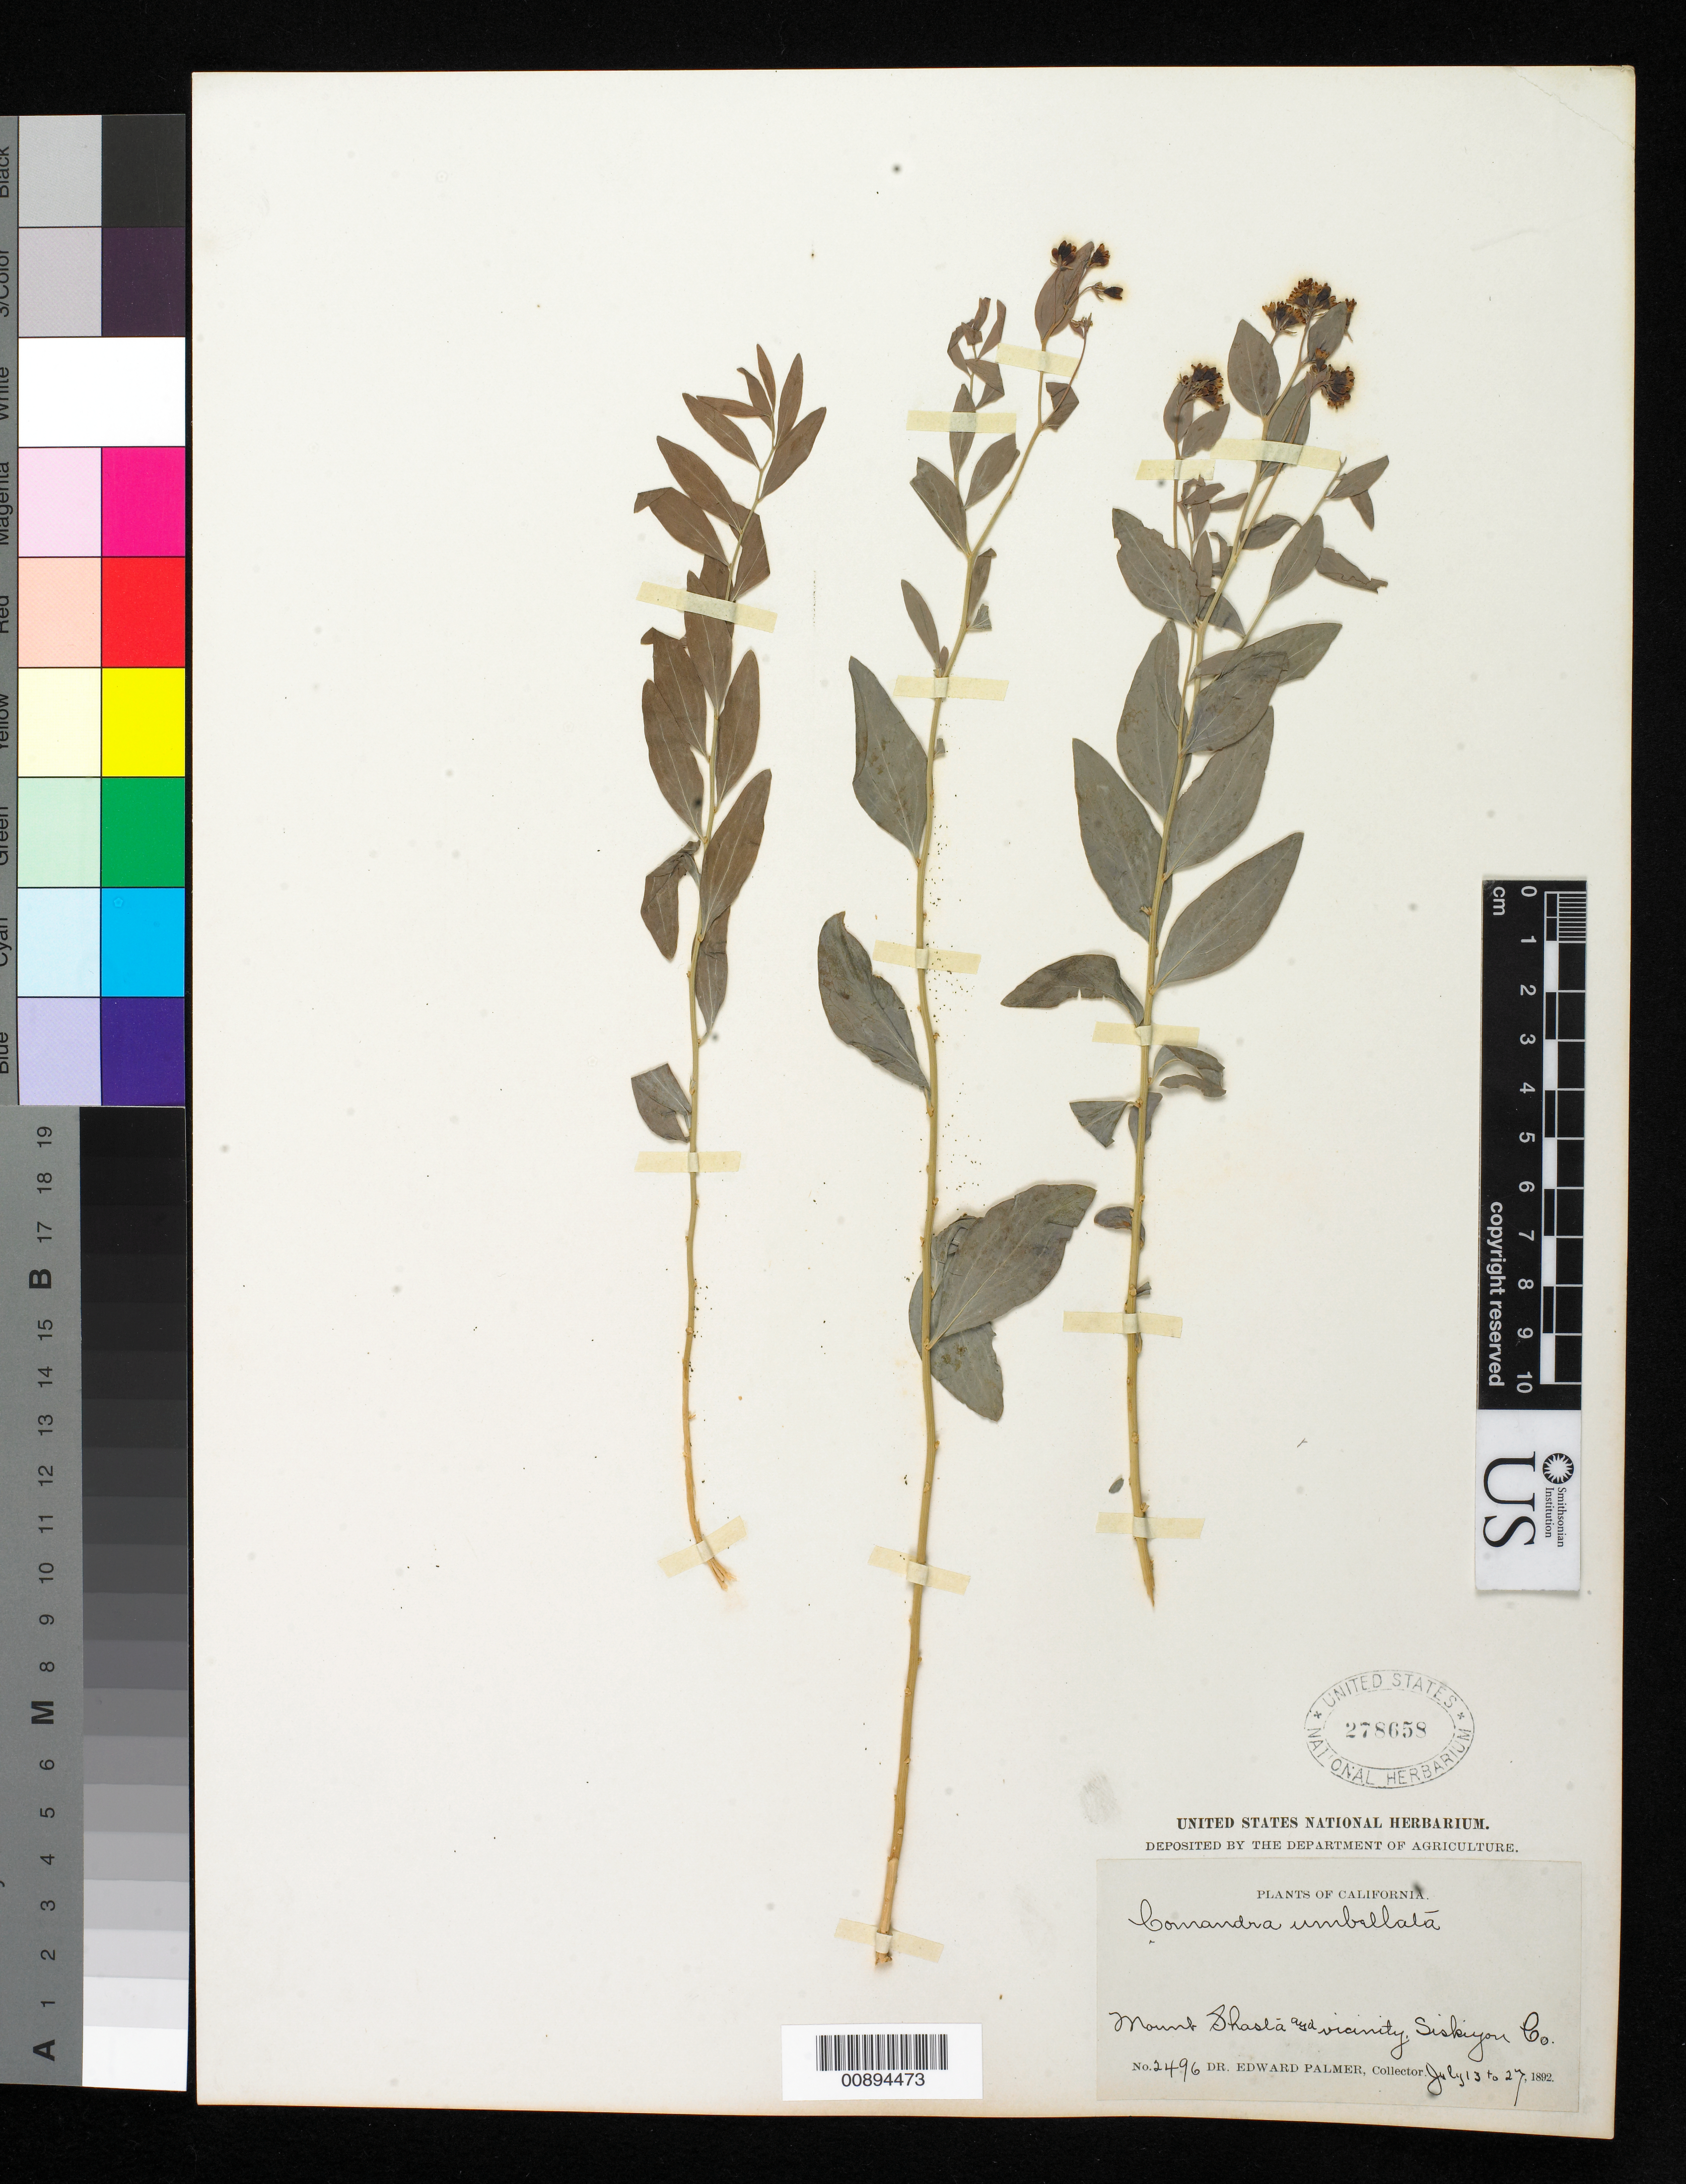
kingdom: Plantae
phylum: Tracheophyta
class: Magnoliopsida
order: Santalales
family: Comandraceae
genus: Comandra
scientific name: Comandra umbellata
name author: (L.) Nutt.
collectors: E. Palmer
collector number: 2496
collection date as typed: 13 Jul 1892 to 27 Jul 1892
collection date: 1892-07-13/1892-07-27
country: United States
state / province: California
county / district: Siskiyou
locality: Mount Shasta and vicinity, Siskiyou County, California.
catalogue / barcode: US 278658